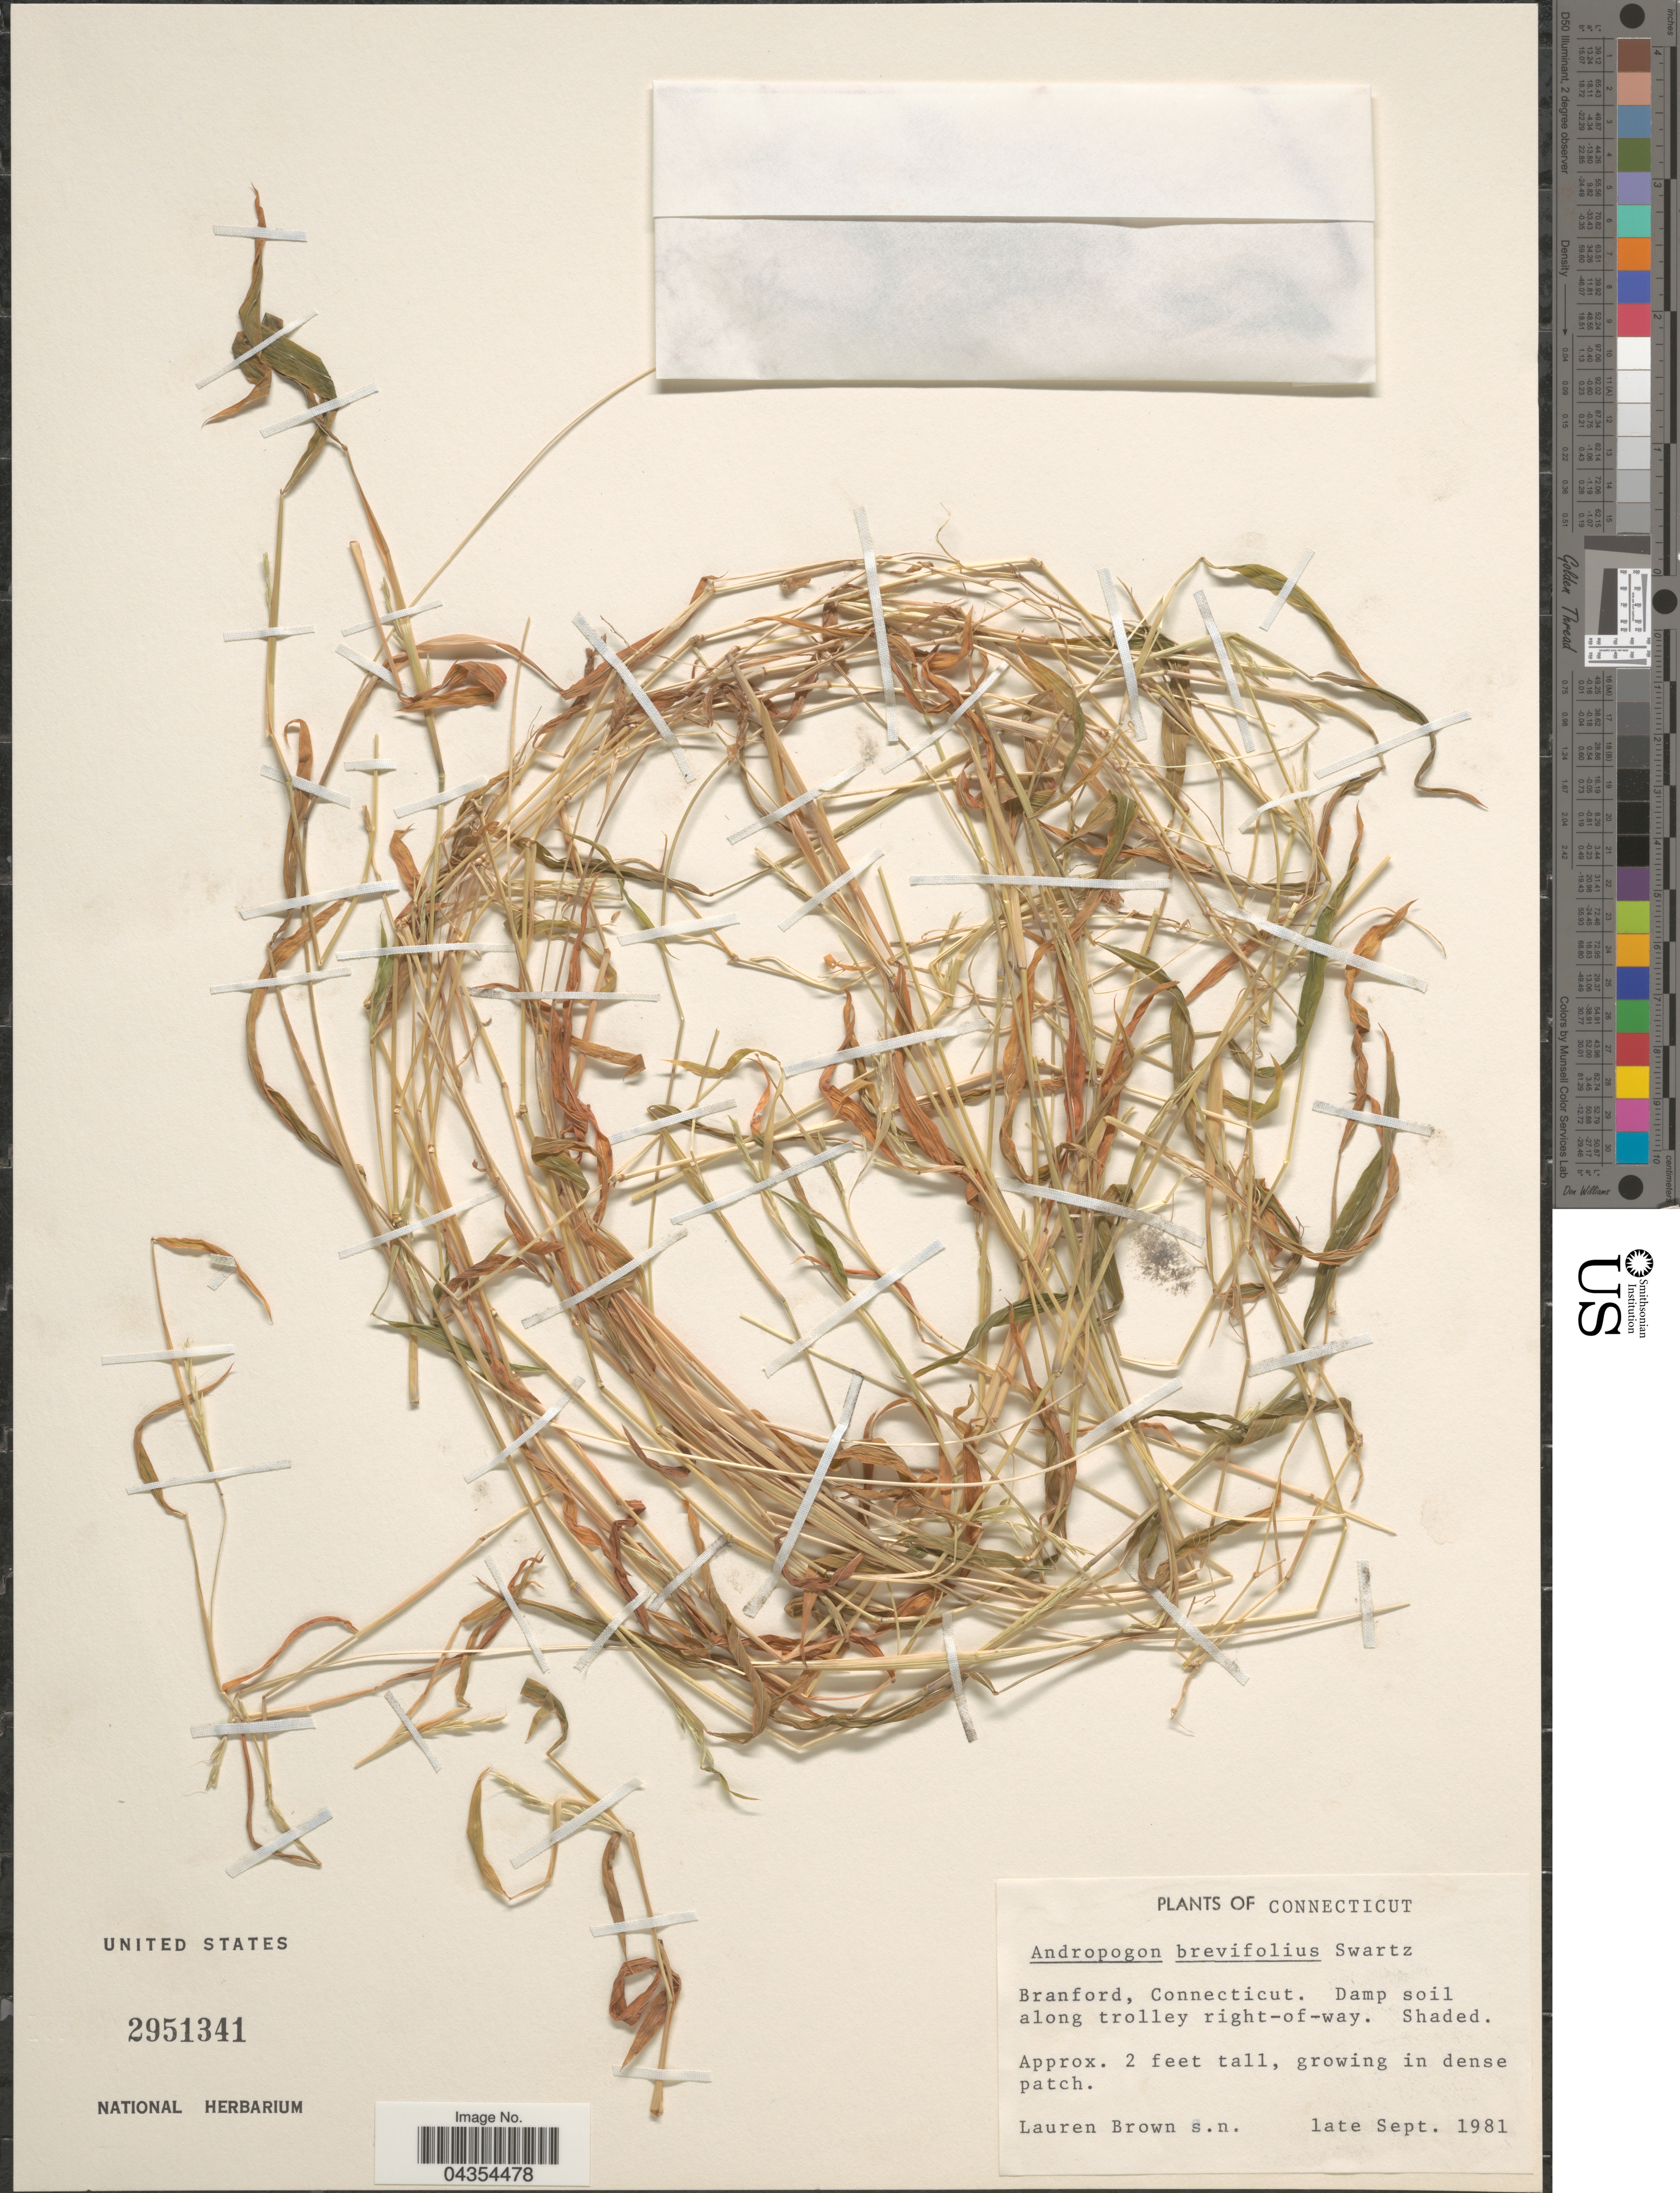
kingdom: Plantae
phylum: Tracheophyta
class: Liliopsida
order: Poales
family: Poaceae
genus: Schizachyrium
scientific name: Schizachyrium brevifolium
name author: (Sw.) Nees ex Büse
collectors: L. Brown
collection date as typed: Late Sept. 1981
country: United States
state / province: Connecticut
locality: Branford. Damp soil along trolley right-of-way.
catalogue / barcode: US 2951341